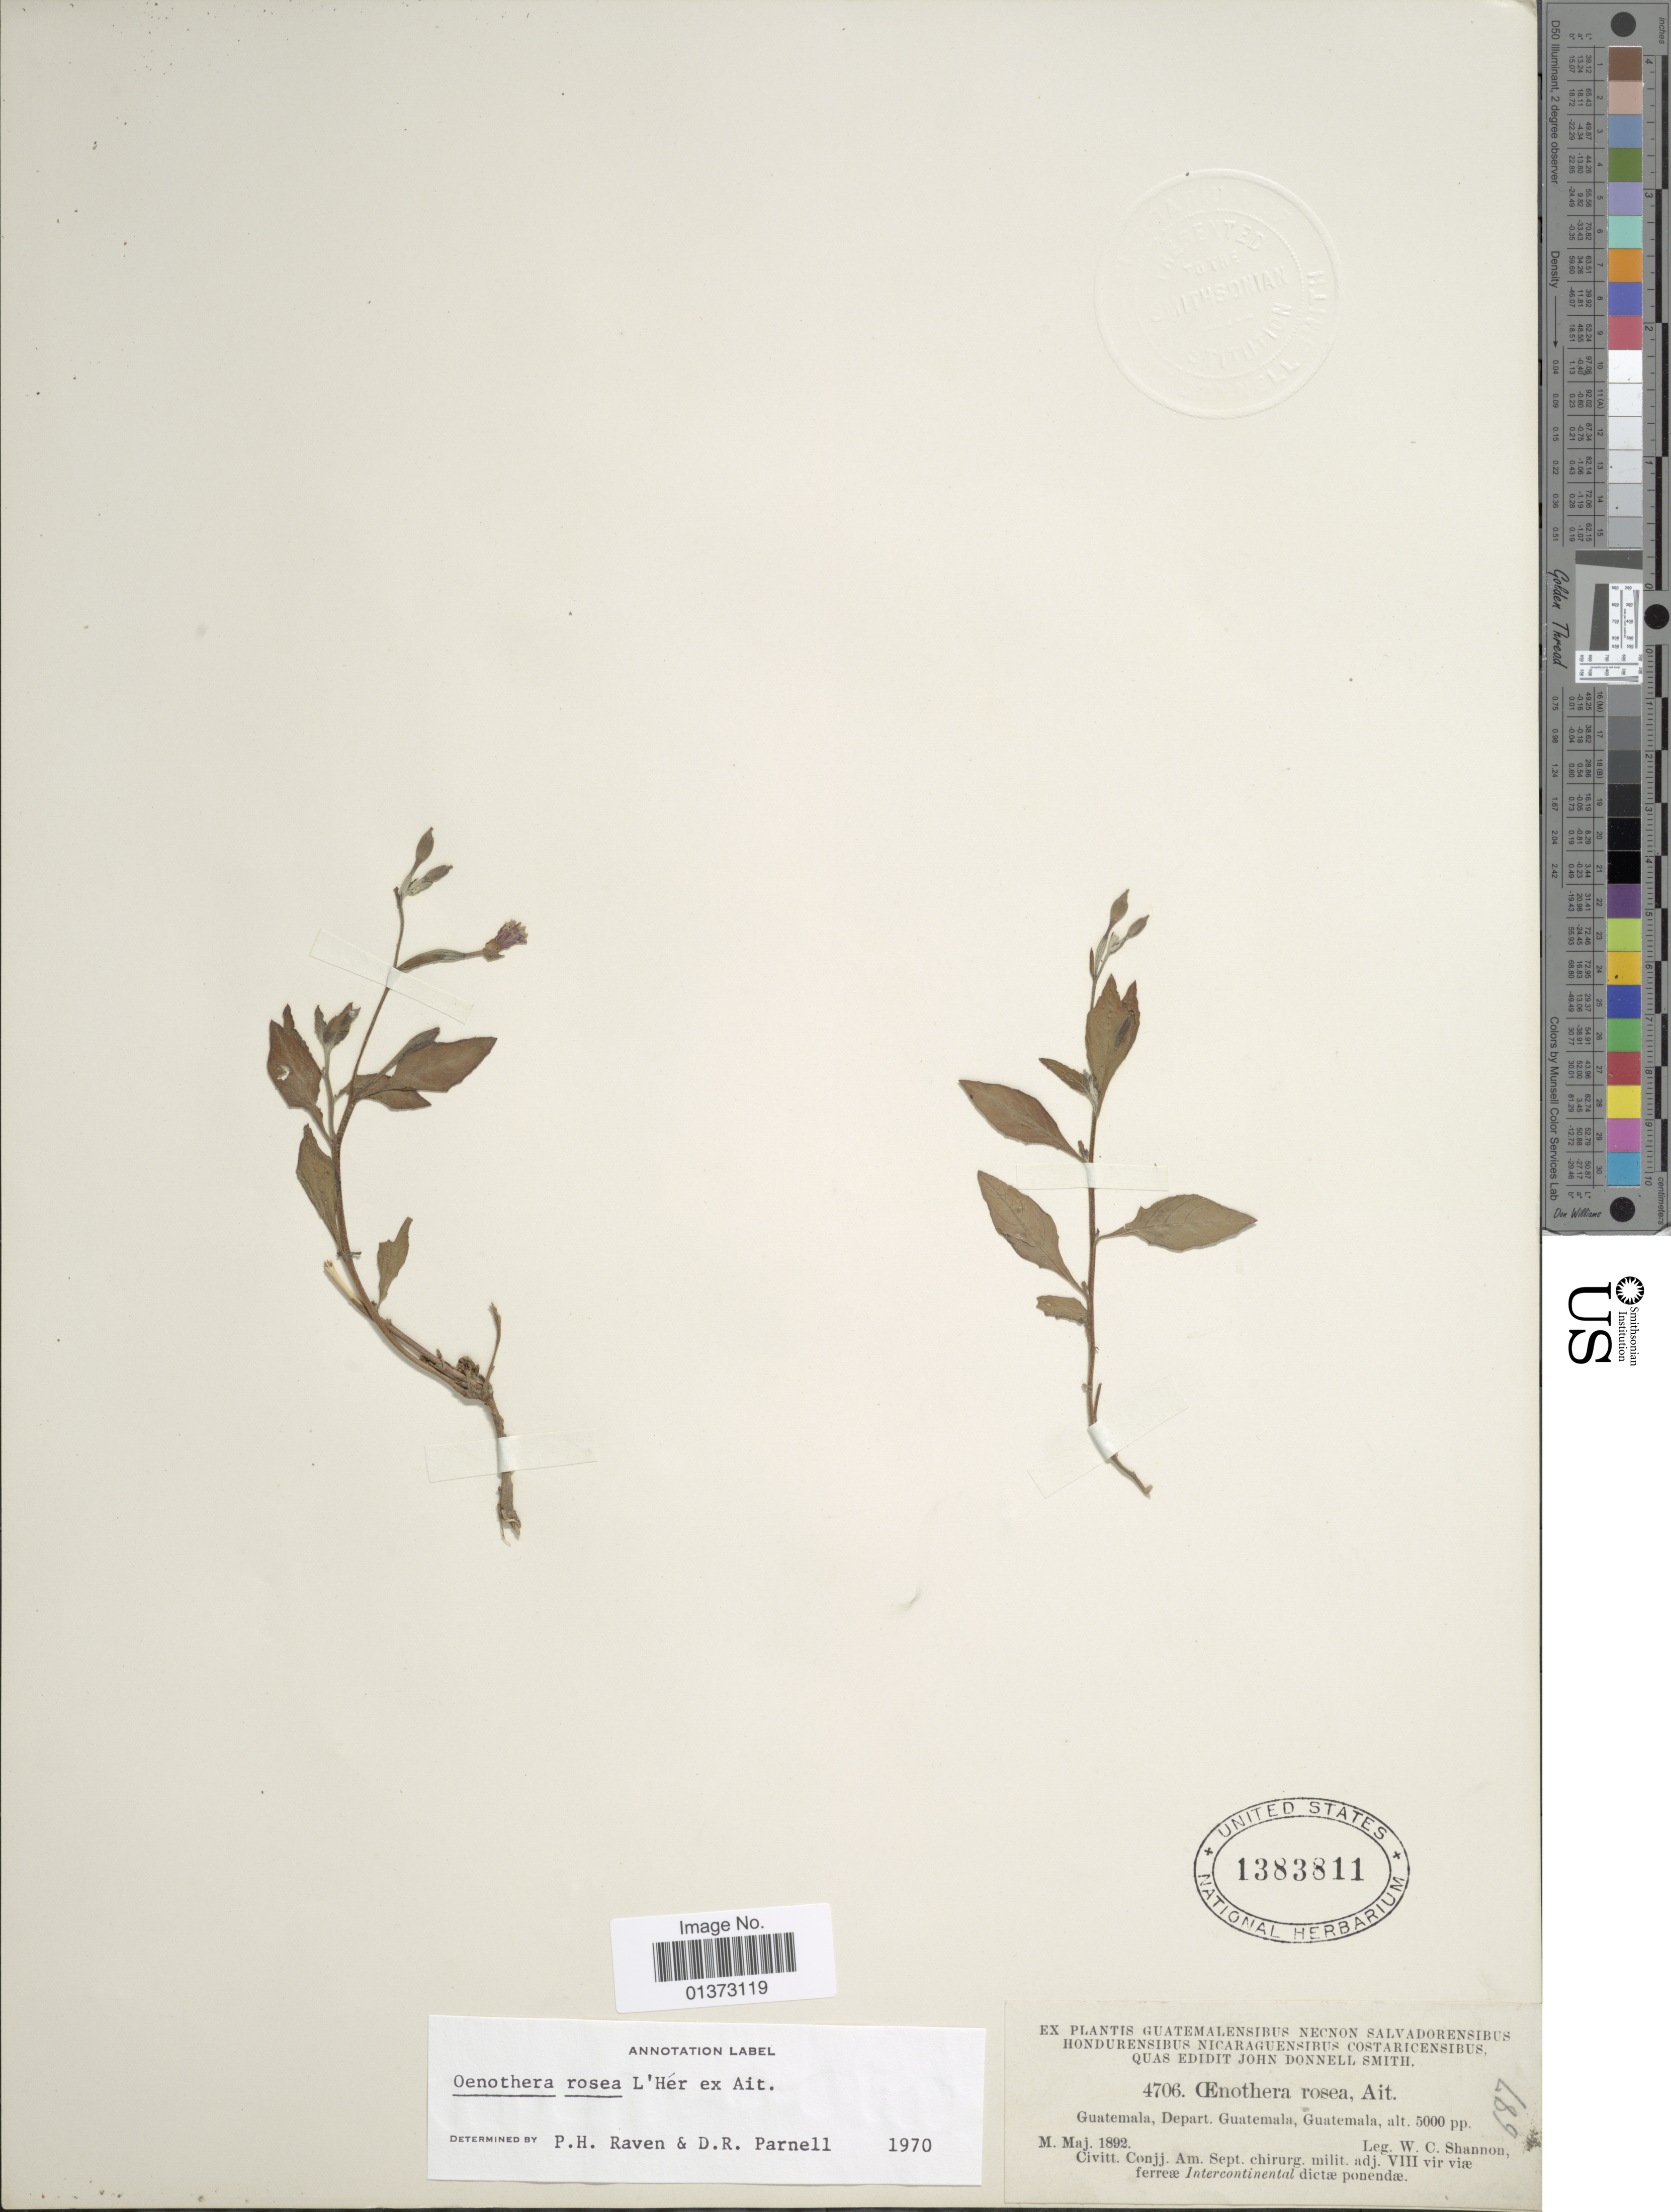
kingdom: Plantae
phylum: Tracheophyta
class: Magnoliopsida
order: Myrtales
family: Onagraceae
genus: Oenothera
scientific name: Oenothera rosea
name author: L'Hér. ex Aiton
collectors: W. C. Shannon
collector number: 4706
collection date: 1892-05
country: Guatemala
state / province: Guatemala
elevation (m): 1524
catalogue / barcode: US 1383811